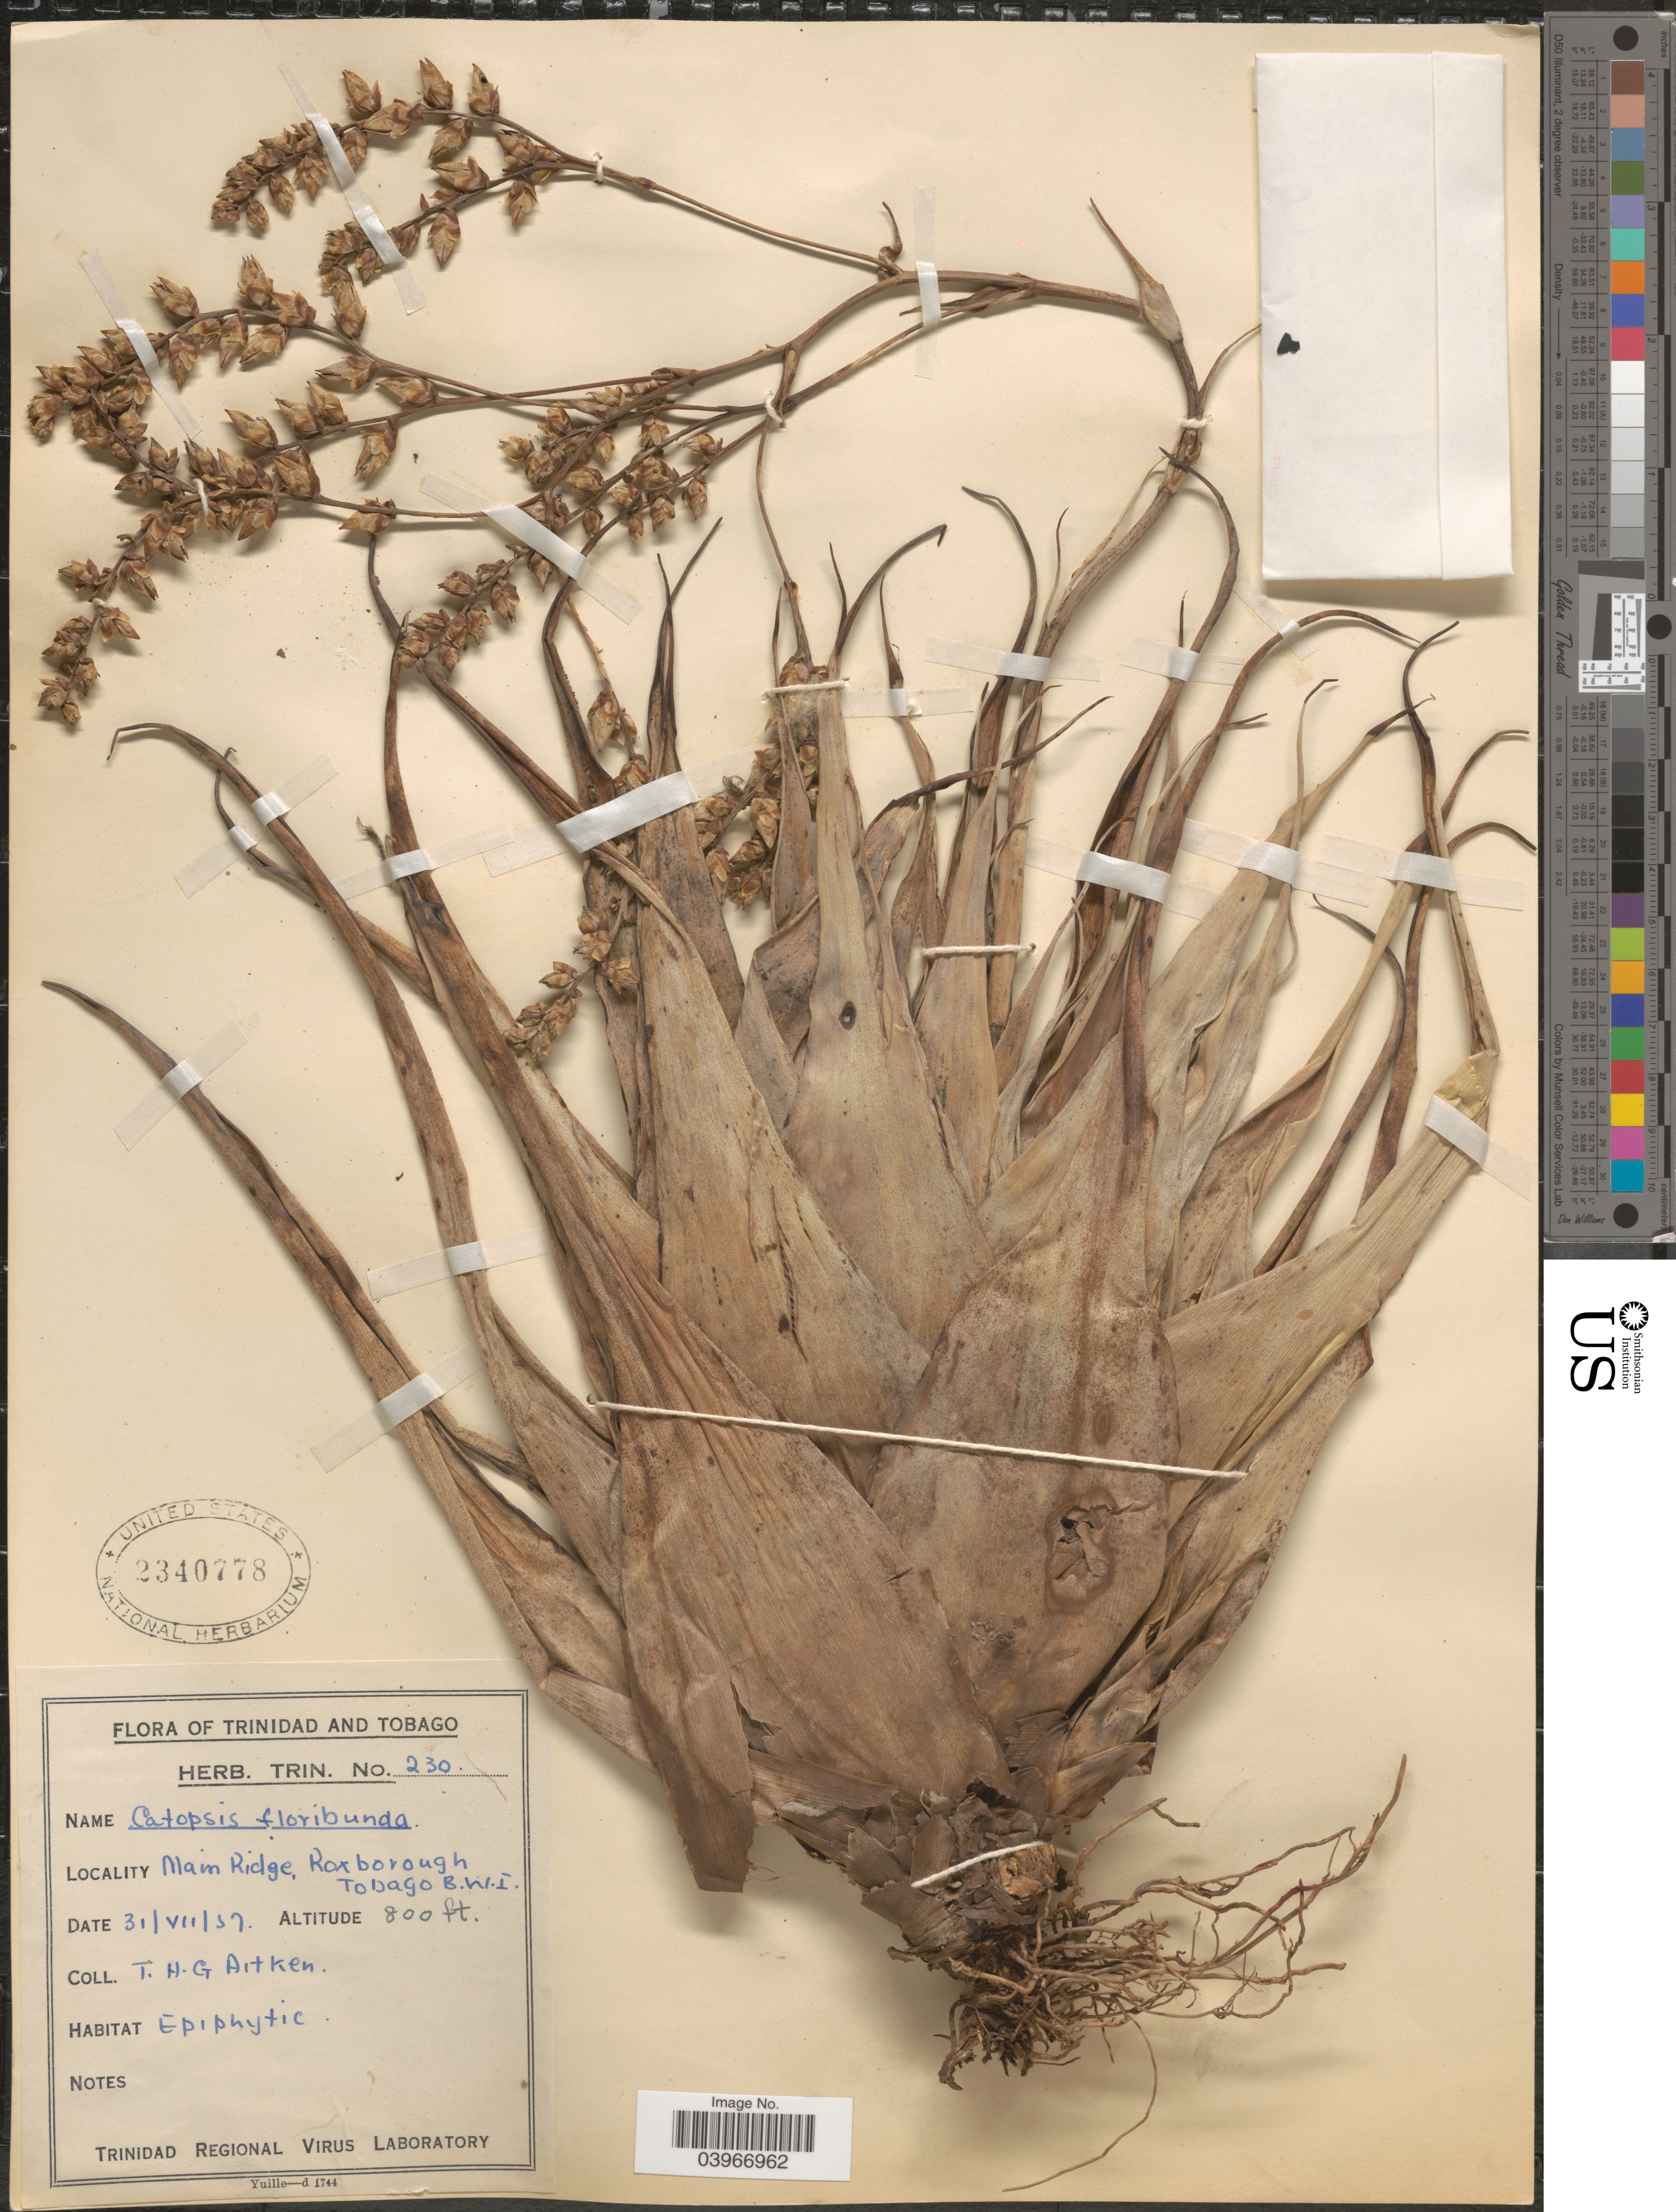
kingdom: Plantae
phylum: Tracheophyta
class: Liliopsida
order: Poales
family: Bromeliaceae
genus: Catopsis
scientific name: Catopsis floribunda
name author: L.B. Sm.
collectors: T. Aitken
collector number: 230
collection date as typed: Transcribed d/m/y: 31/7/57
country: Trinidad and Tobago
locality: Main Ridge, Roxborough, Tobago, B.W.I.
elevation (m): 244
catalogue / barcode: US 2340778